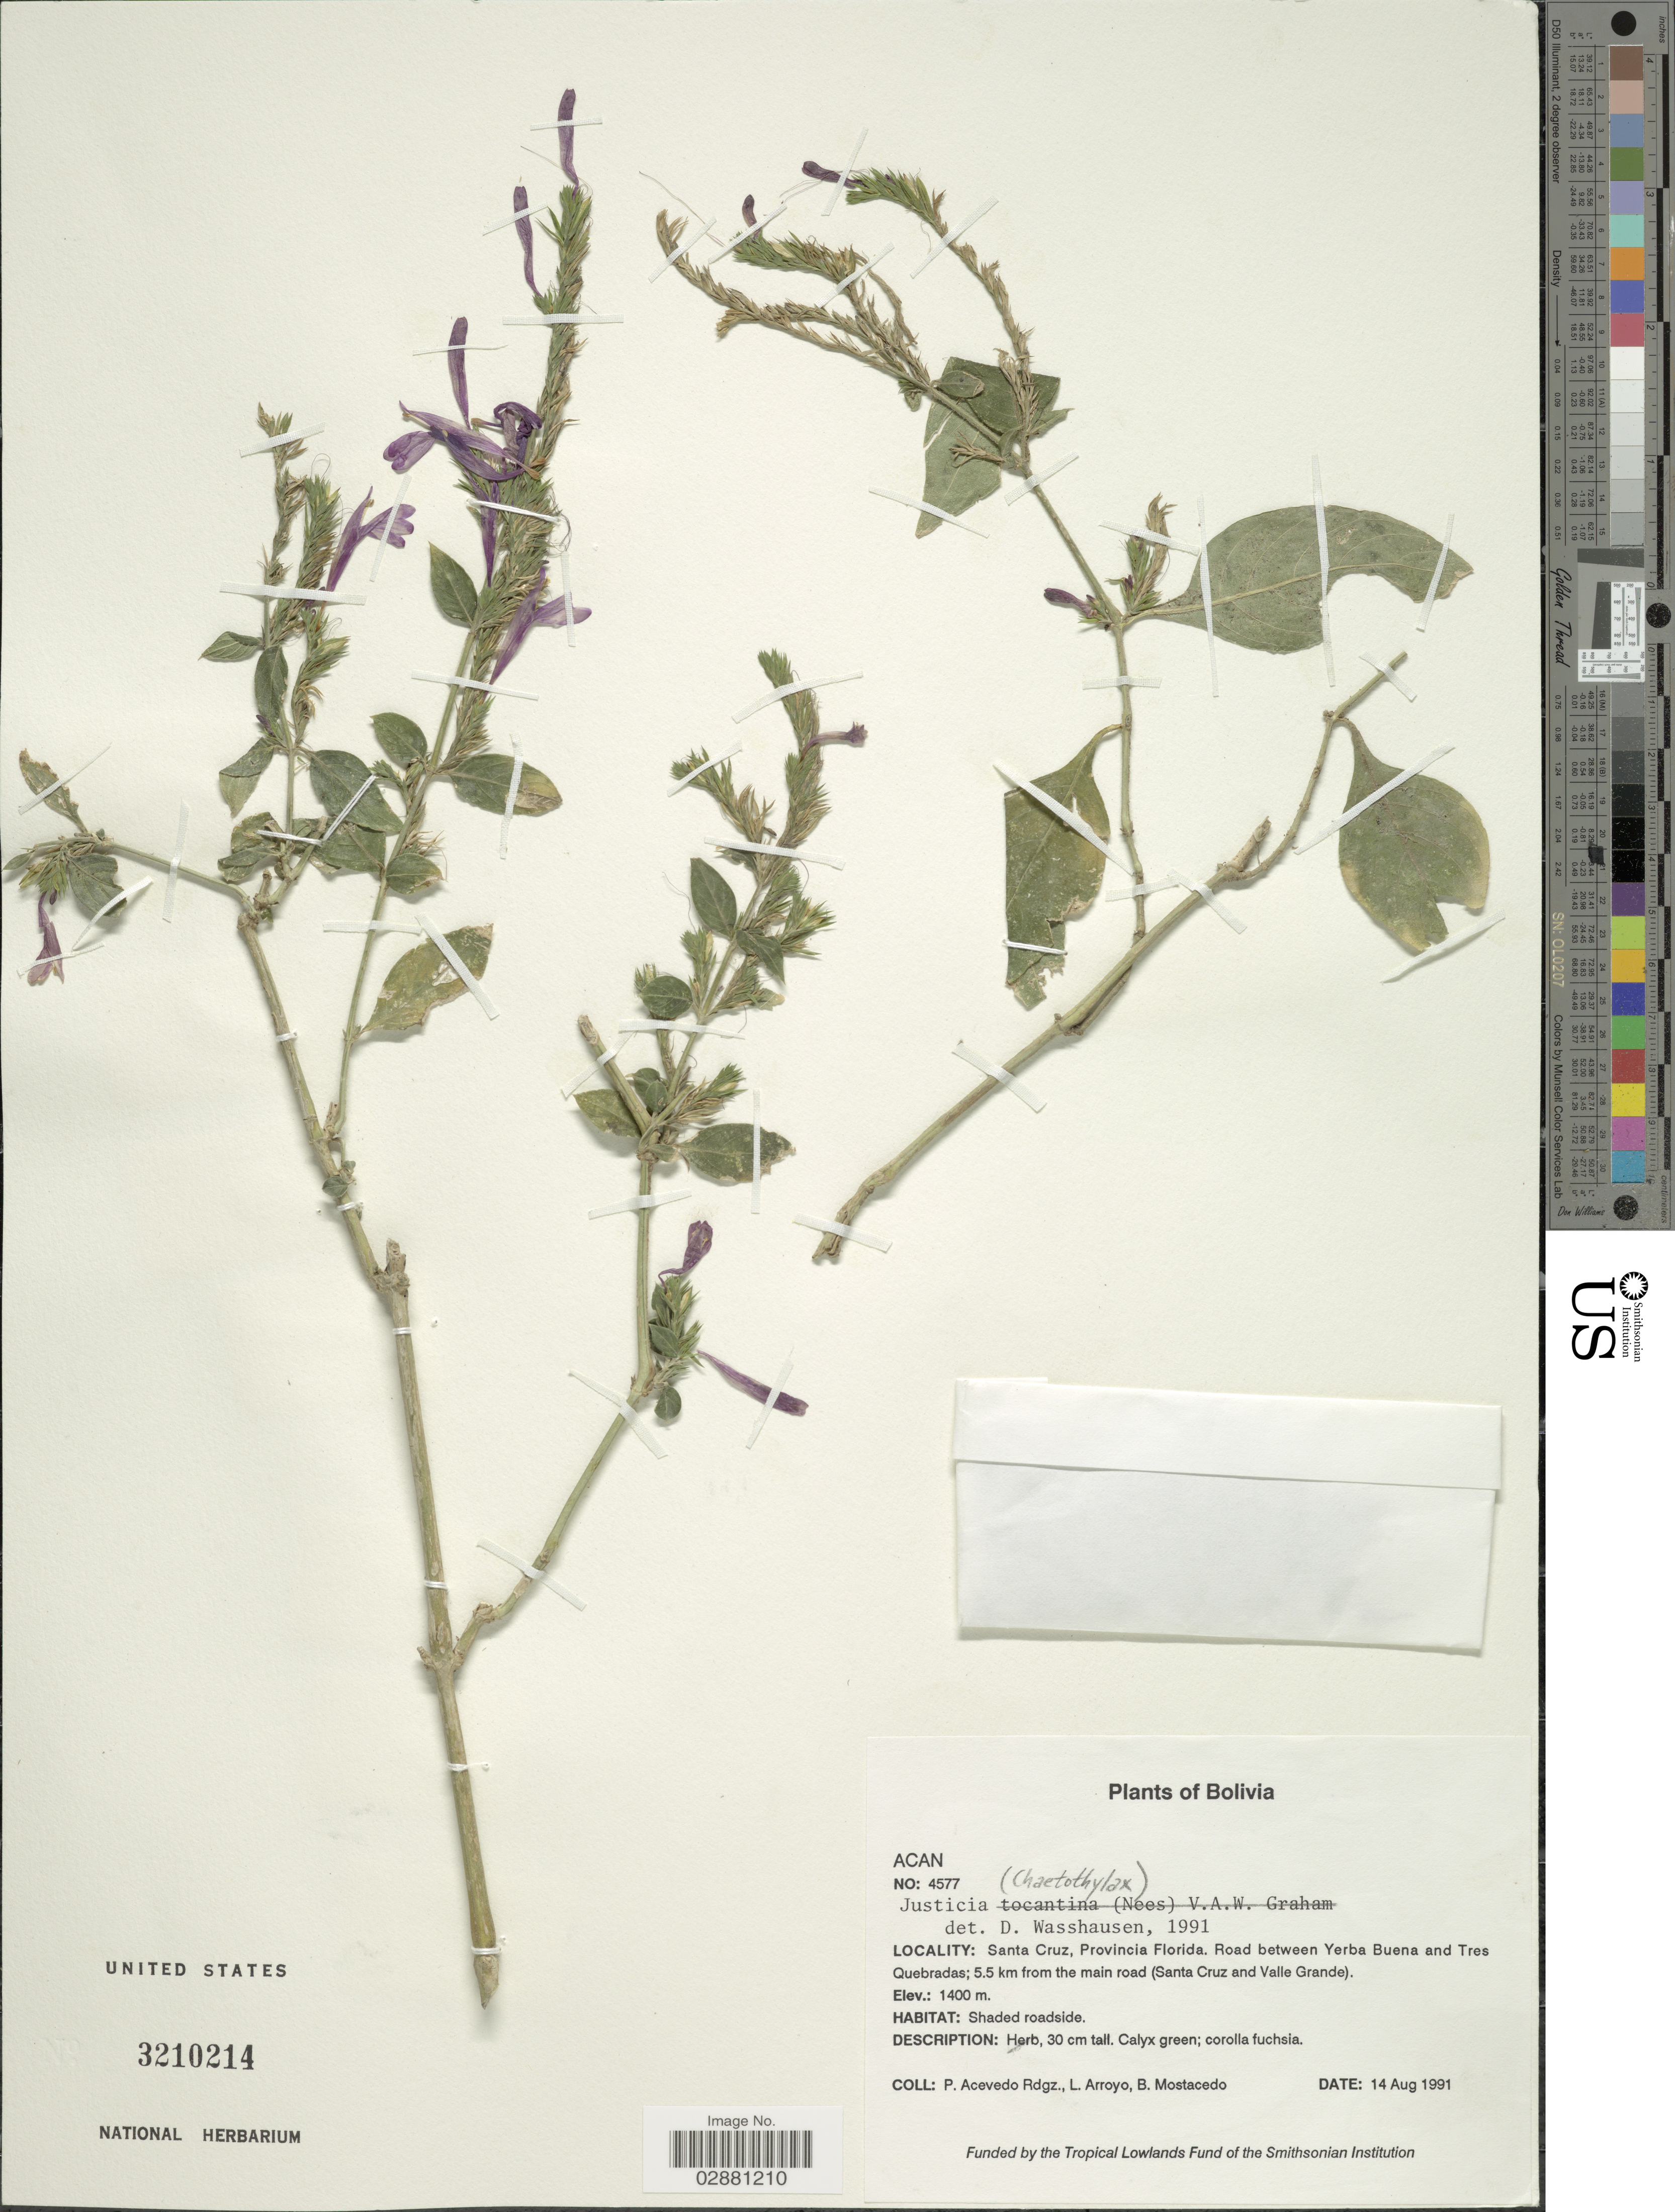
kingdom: Plantae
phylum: Tracheophyta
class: Magnoliopsida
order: Lamiales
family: Acanthaceae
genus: Justicia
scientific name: Justicia tocantina subsp. andina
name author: Wassh. & J.R.I. Wood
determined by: Wasshausen, Dieter C., (BOT), Smithsonian Institution - National Museum of Natural History (UNITED STATES)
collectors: P. Acevedo-Rodr., L. Arroyo & B. Mostacedo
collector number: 4577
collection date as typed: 14 Aug 1991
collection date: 1991-08-14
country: Bolivia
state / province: Santa Cruz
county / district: Florida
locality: Depart. Santa Cruz, Provincia Florida. Road between Yerba Buena and Tres Quebradas; 5.5 km from the main road (Depart. Santa Cruz and Valle Grande).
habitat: Shaded roadside.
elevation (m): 1400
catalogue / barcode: US 3210214